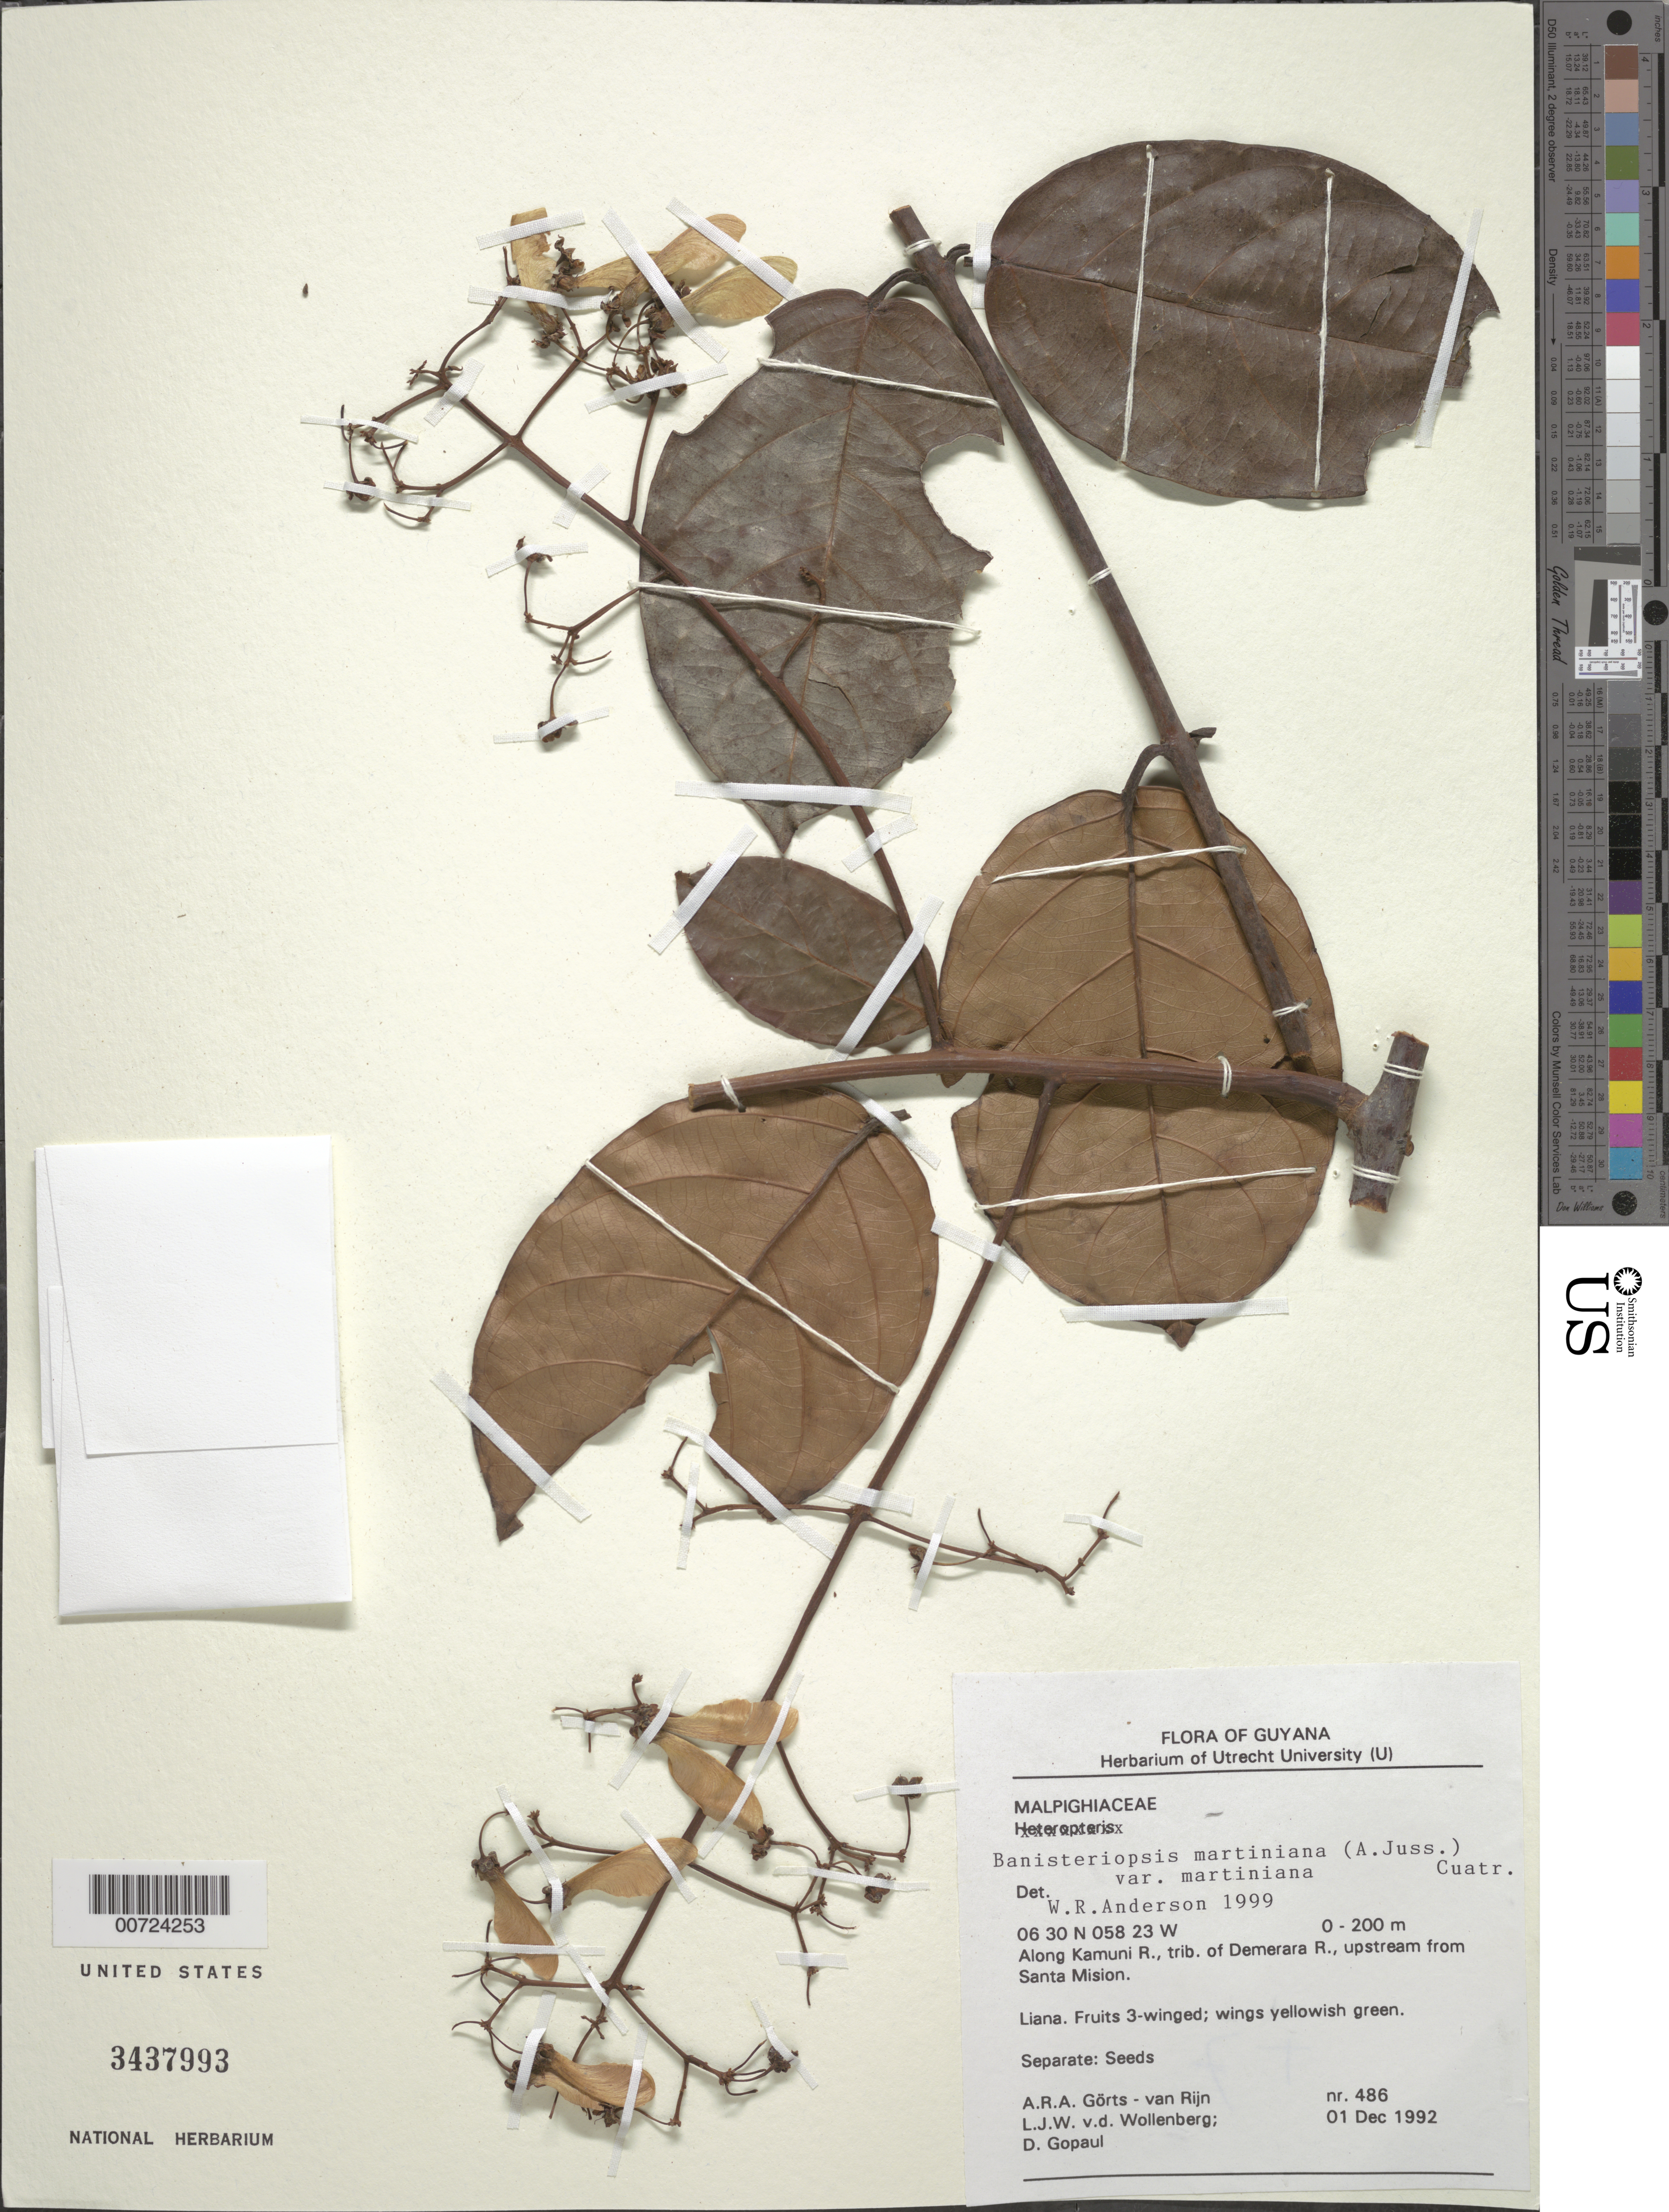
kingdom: Plantae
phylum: Tracheophyta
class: Magnoliopsida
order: Malpighiales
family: Malpighiaceae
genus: Banisteriopsis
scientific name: Banisteriopsis martiniana var. martiniana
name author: (A. Juss.) Cuatrec.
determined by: Anderson, W. R., (MICH), University of Michigan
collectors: A. .R. A. Görts-van Rijn, L. van der Wollenberg & D. Gopaul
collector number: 486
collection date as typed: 1-Dec-92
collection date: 1992-12-01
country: Guyana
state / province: Demerara-Mahaica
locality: Kamuni R., trib. of Demerara R., upstream from Santa Mission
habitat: Along river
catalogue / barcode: US 3437993